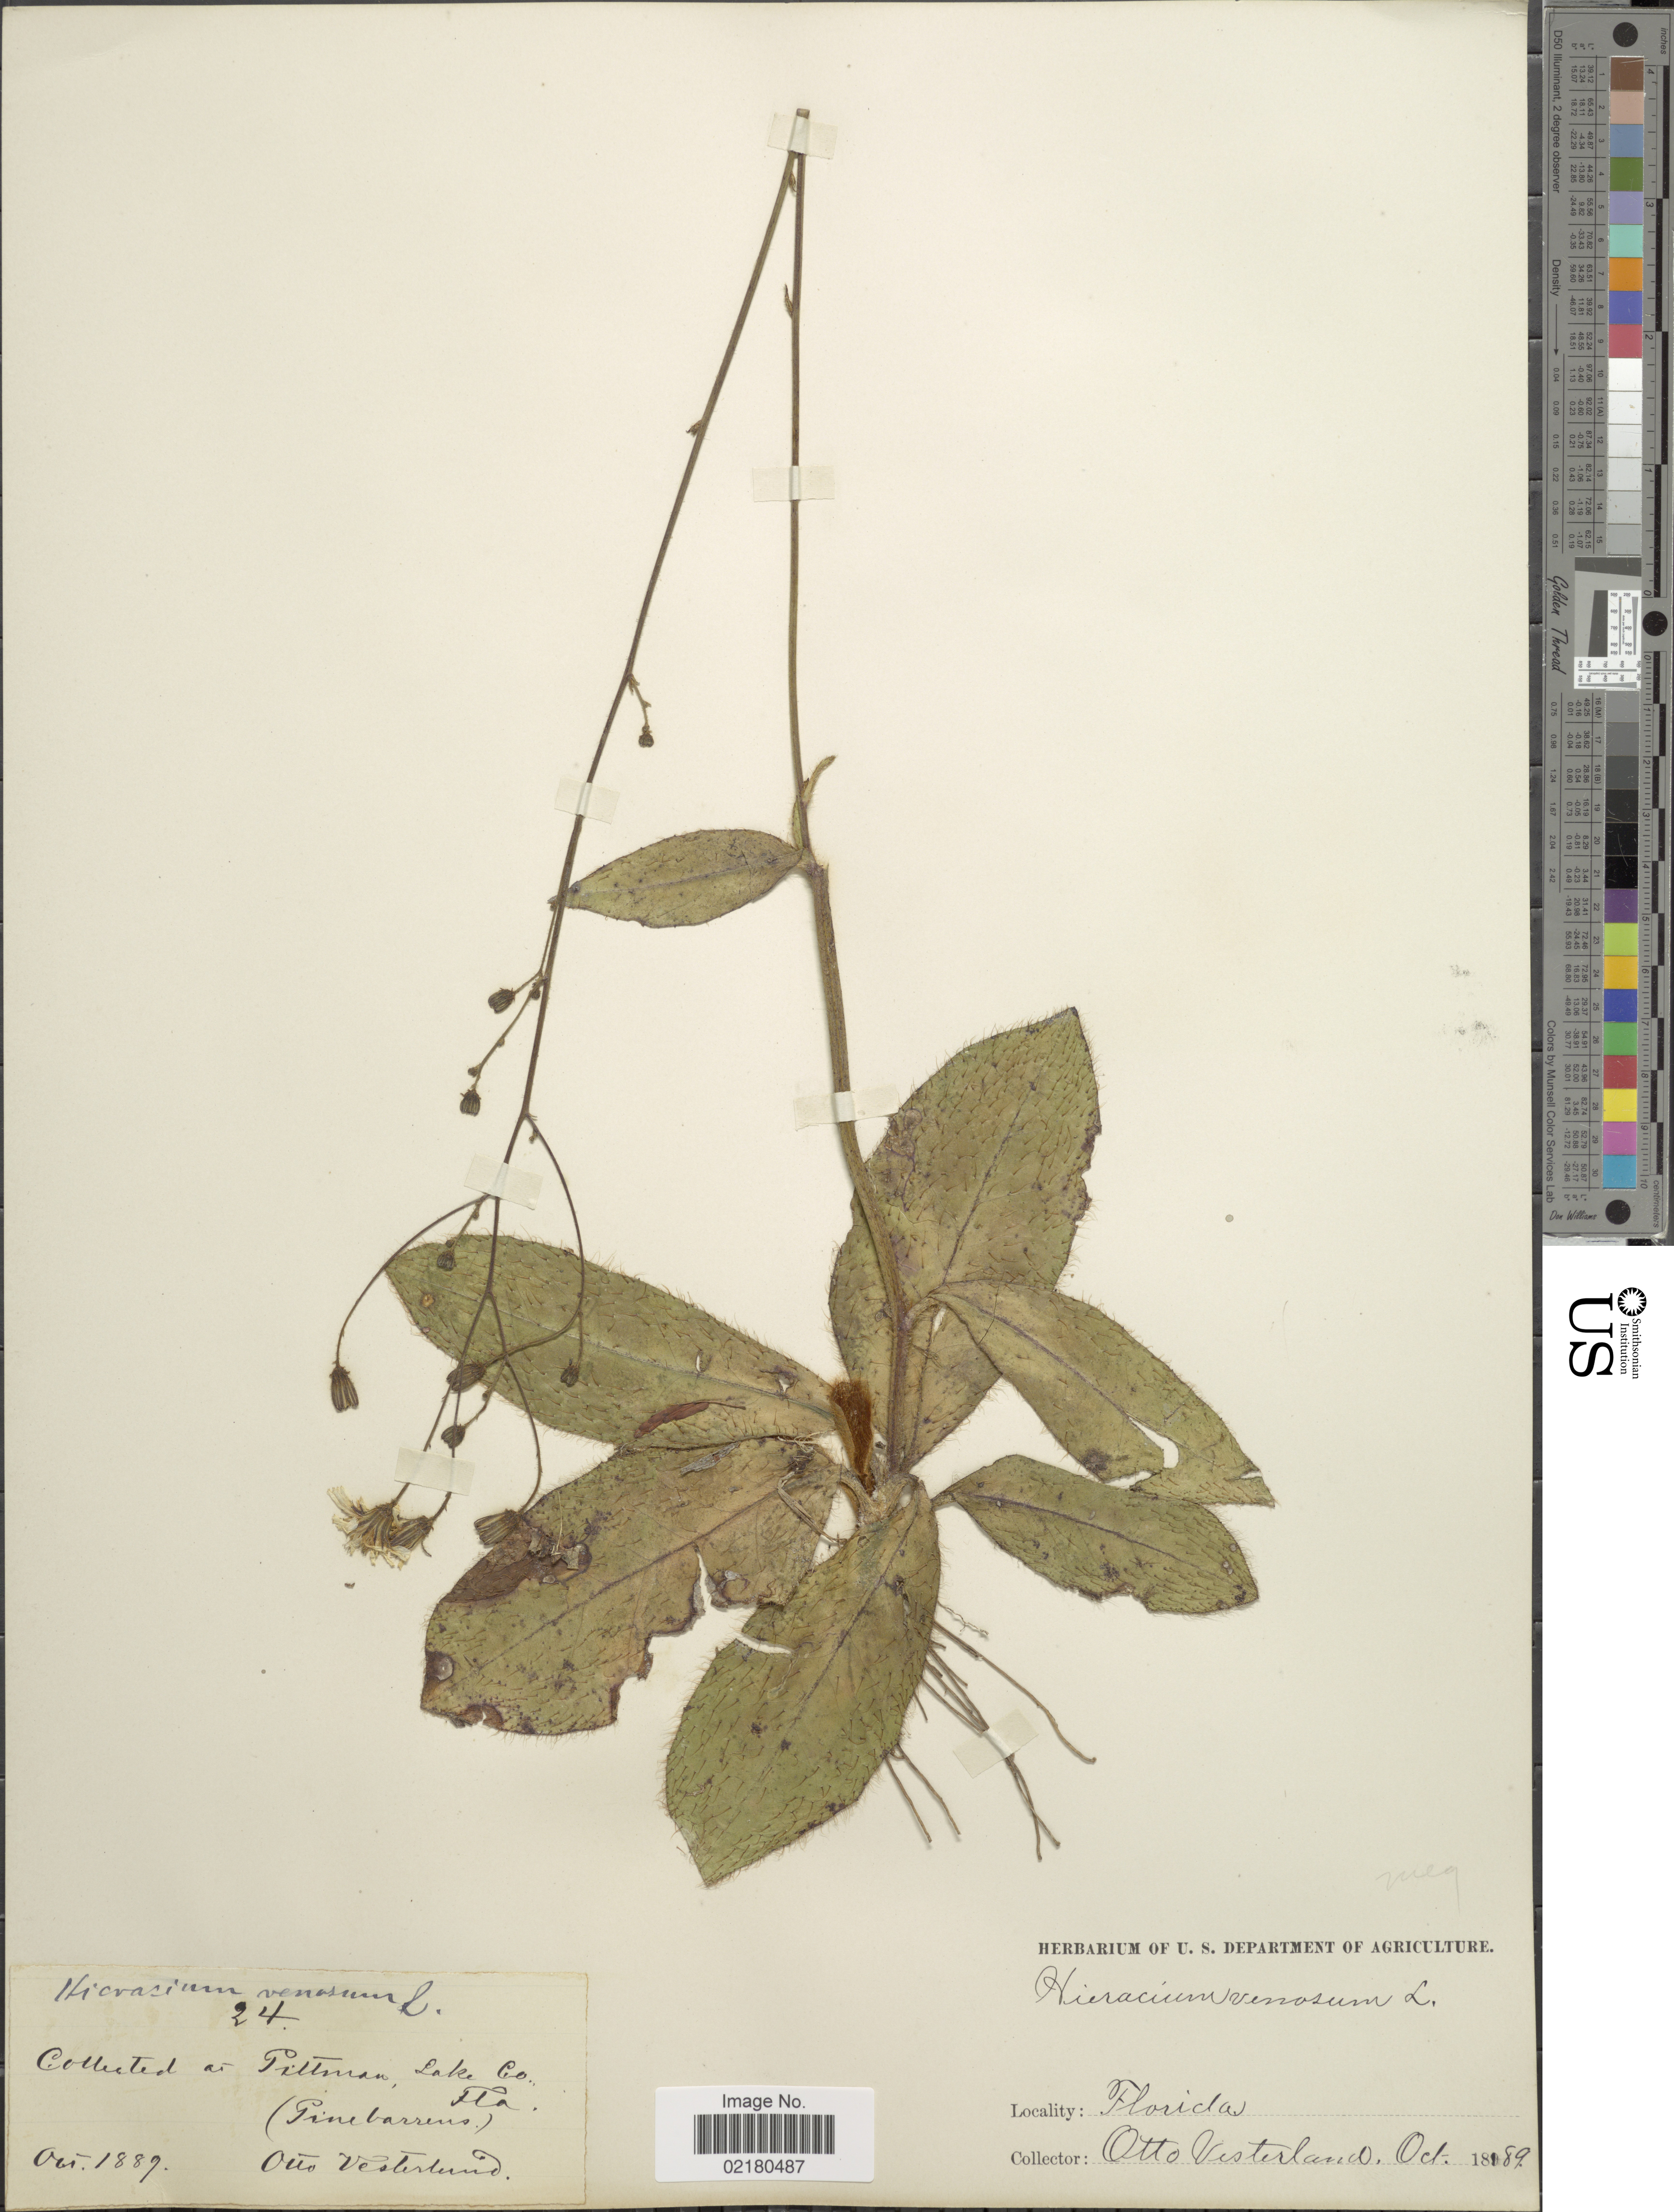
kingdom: Plantae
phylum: Tracheophyta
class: Magnoliopsida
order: Asterales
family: Asteraceae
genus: Hieracium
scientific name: Hieracium megacephalon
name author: Nash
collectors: O. Vesterlund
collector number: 24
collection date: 1889-10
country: United States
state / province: Florida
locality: Gillman, Lake County